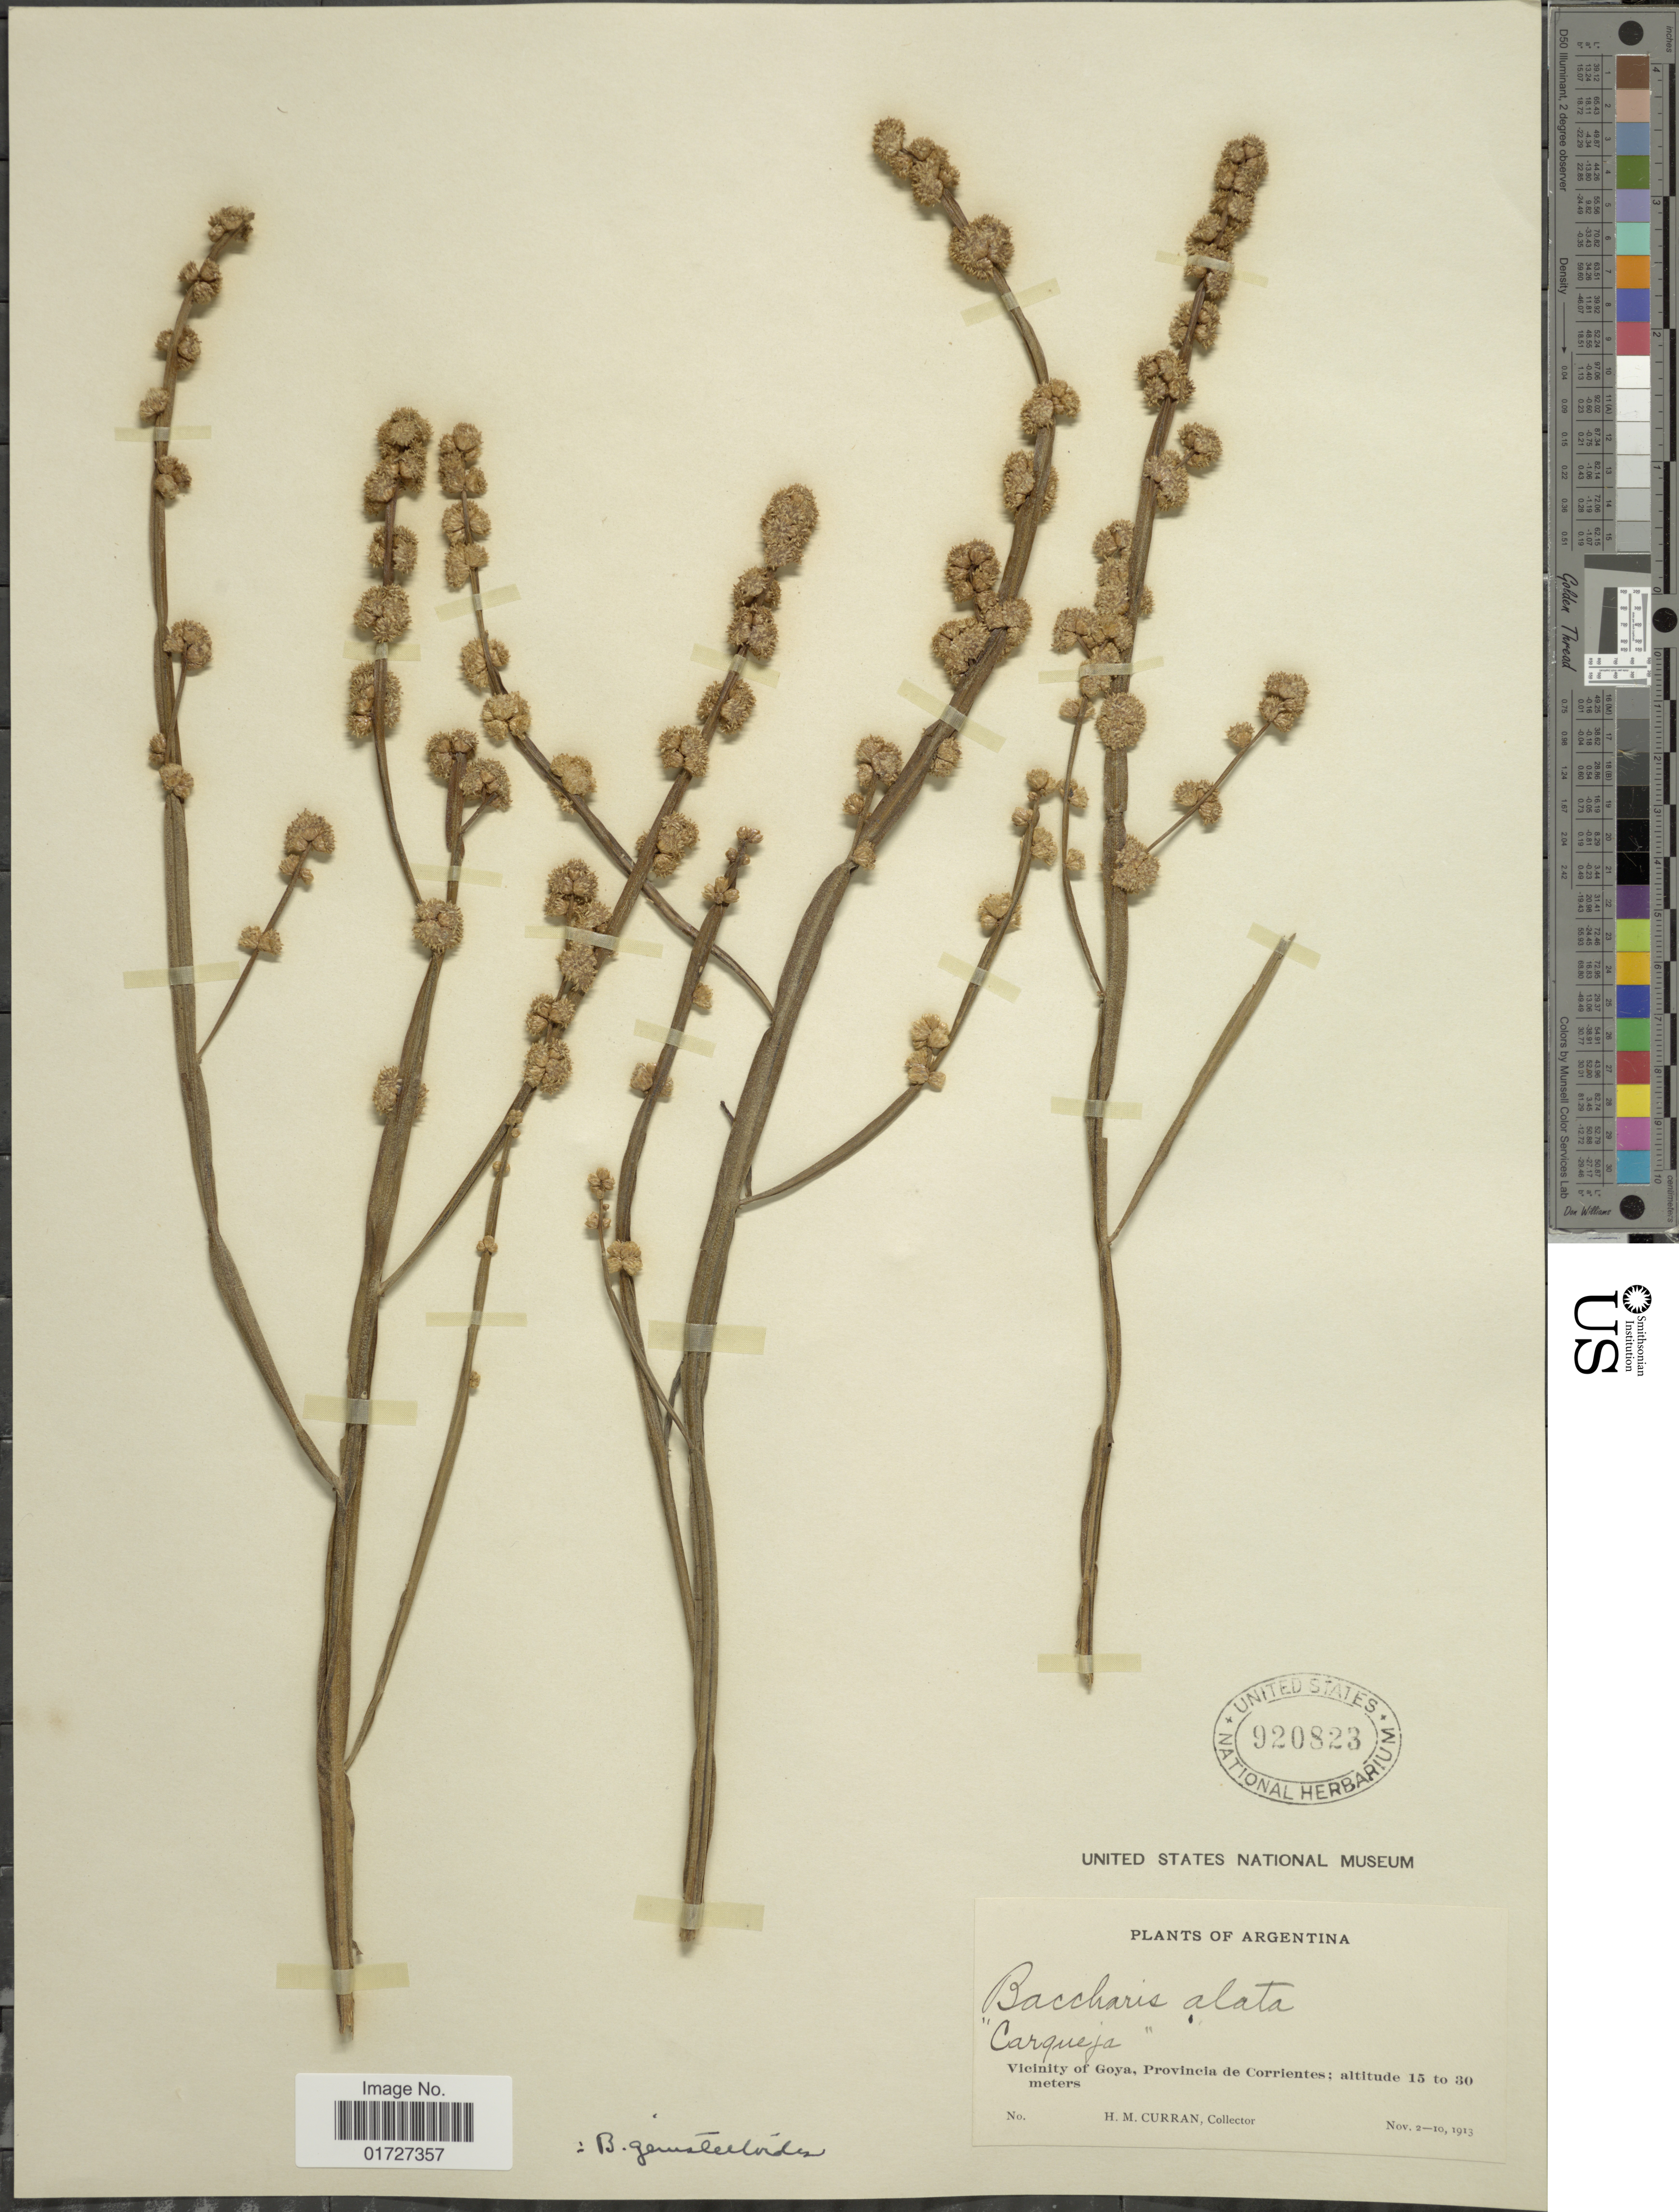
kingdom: Plantae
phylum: Tracheophyta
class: Magnoliopsida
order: Asterales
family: Asteraceae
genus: Baccharis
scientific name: Baccharis genistelloides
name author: (Lam.) Pers.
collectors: H. M. Curran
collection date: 1913-11-02/1913-11-10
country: Argentina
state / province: Corrientes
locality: Vicinity of Goya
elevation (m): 15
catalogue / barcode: US 920823